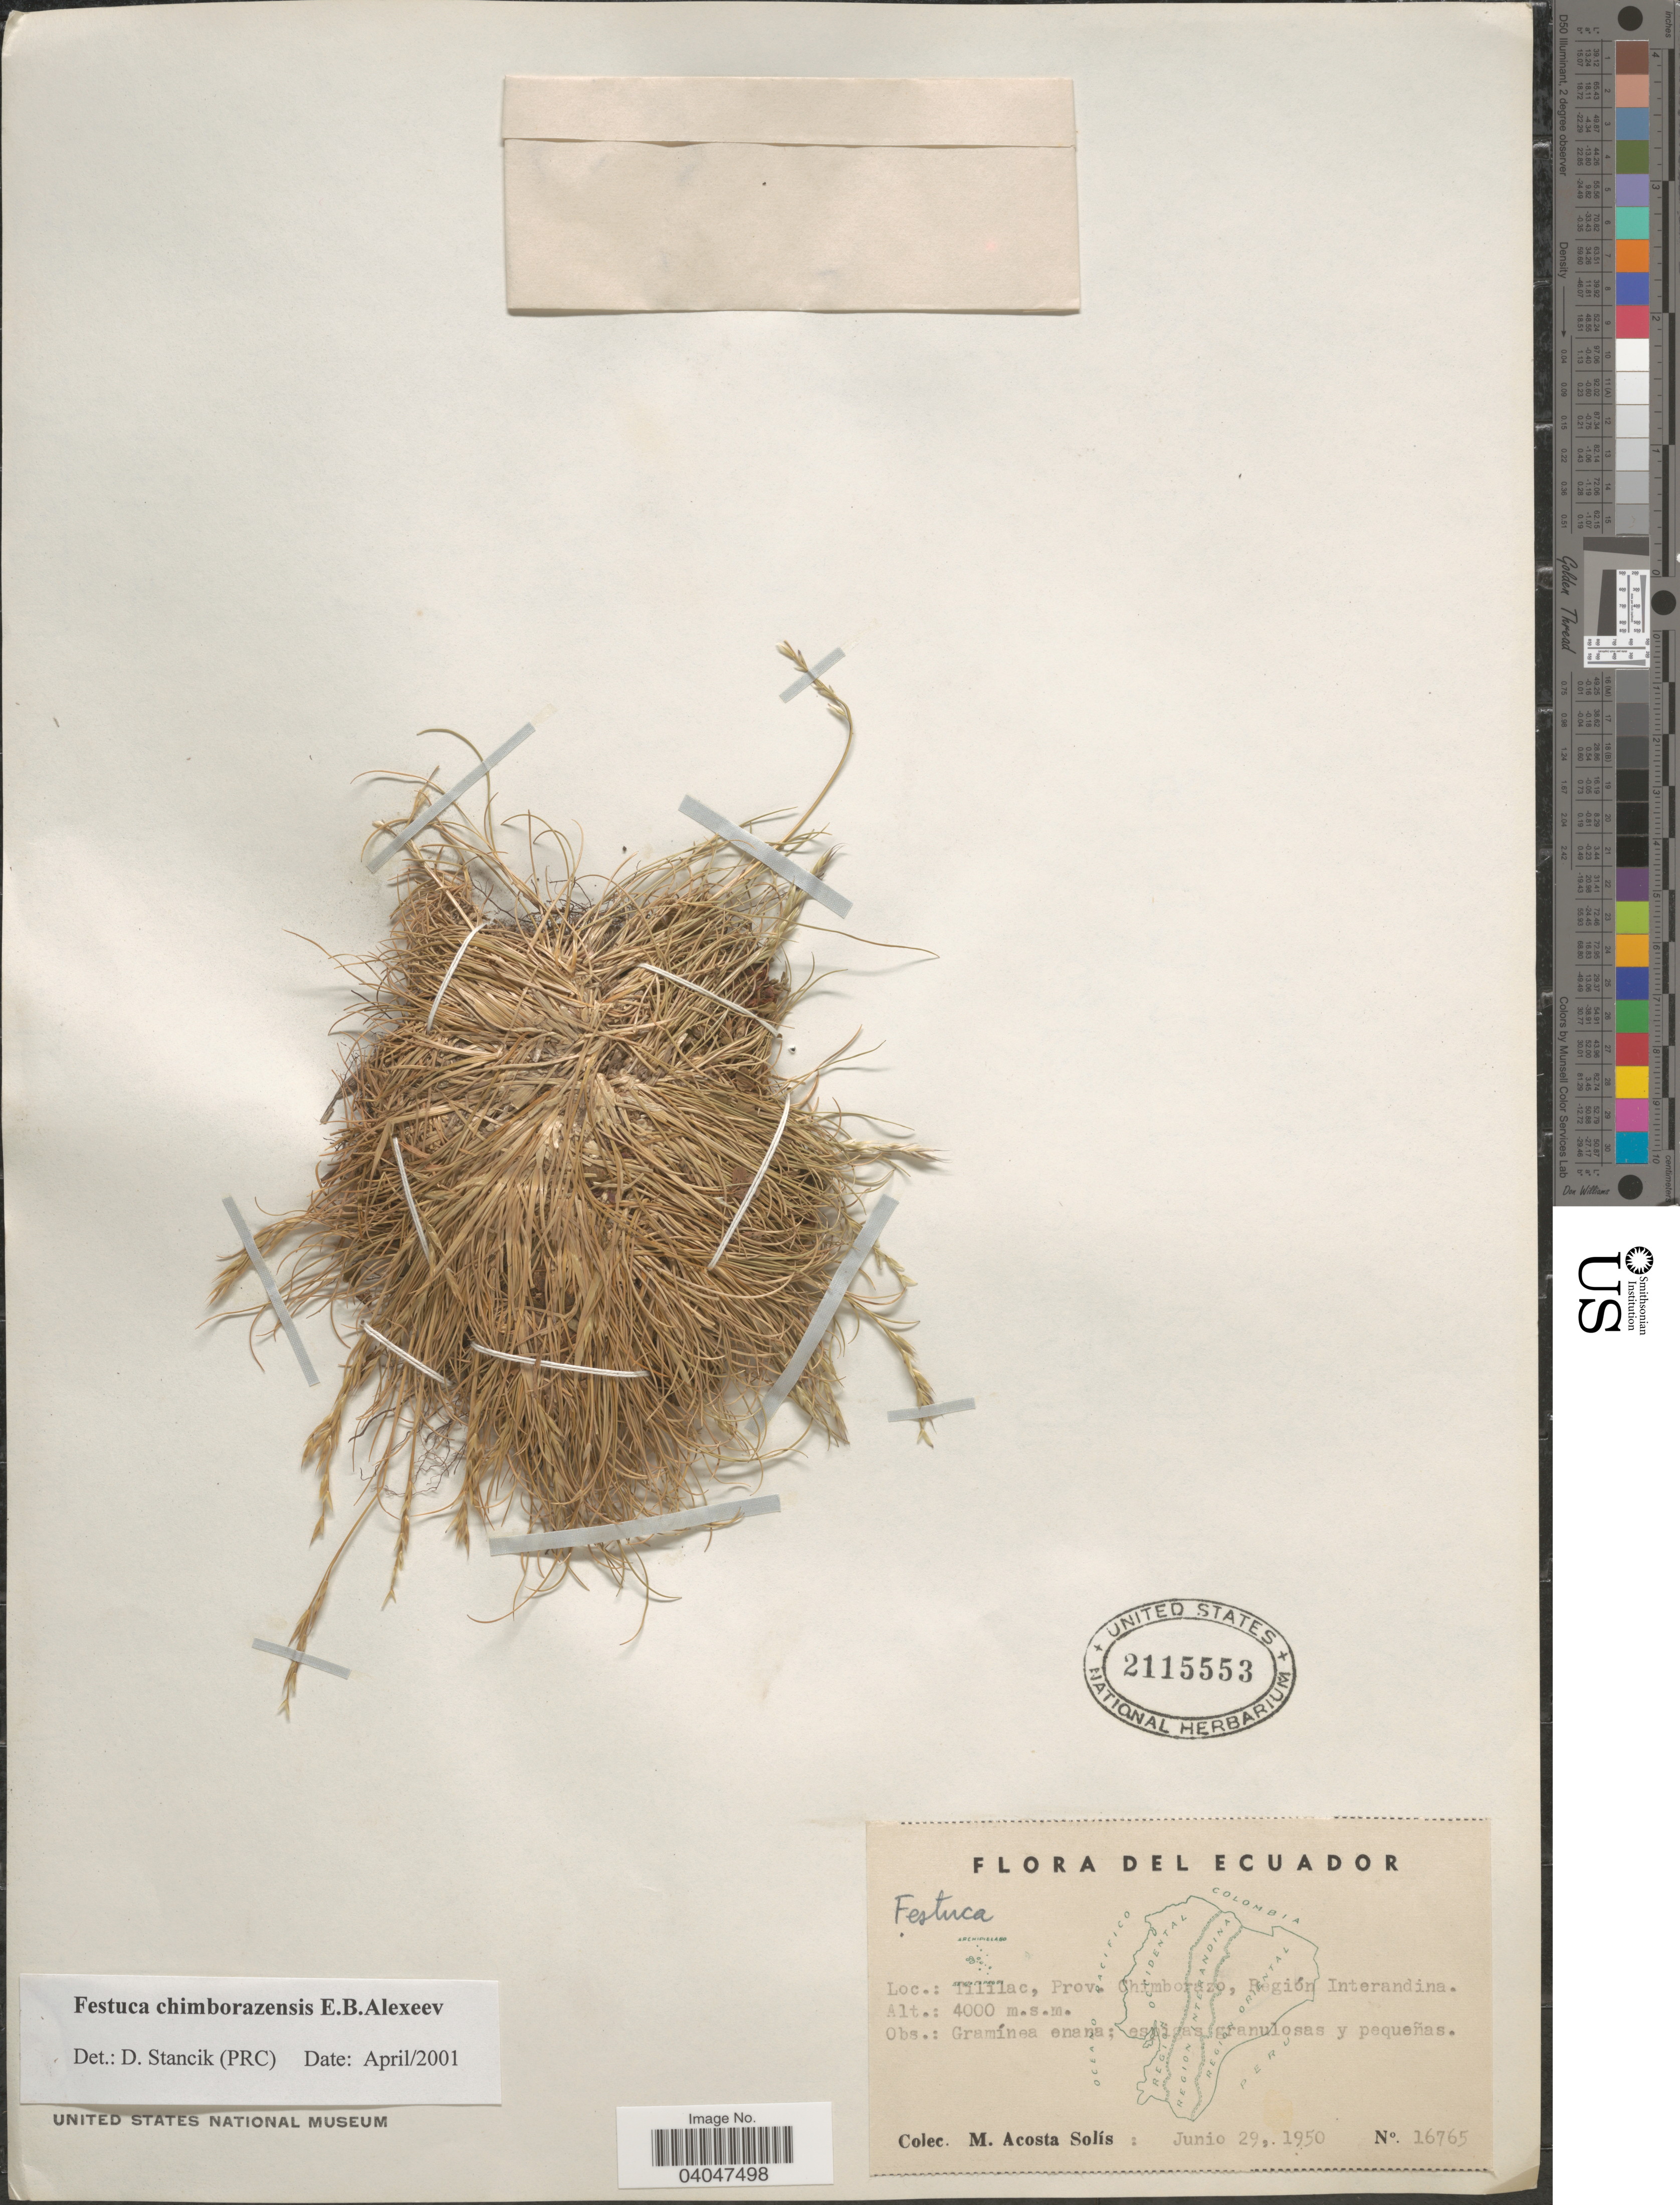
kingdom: Plantae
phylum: Tracheophyta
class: Liliopsida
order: Poales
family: Poaceae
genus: Festuca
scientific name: Festuca chimborazensis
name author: E.B. Alexeev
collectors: M. Acosta Solis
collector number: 16765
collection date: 1950-06-29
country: Ecuador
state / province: Chimborazo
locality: Tililac, Región Interandina.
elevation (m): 4000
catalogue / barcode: US 2115553